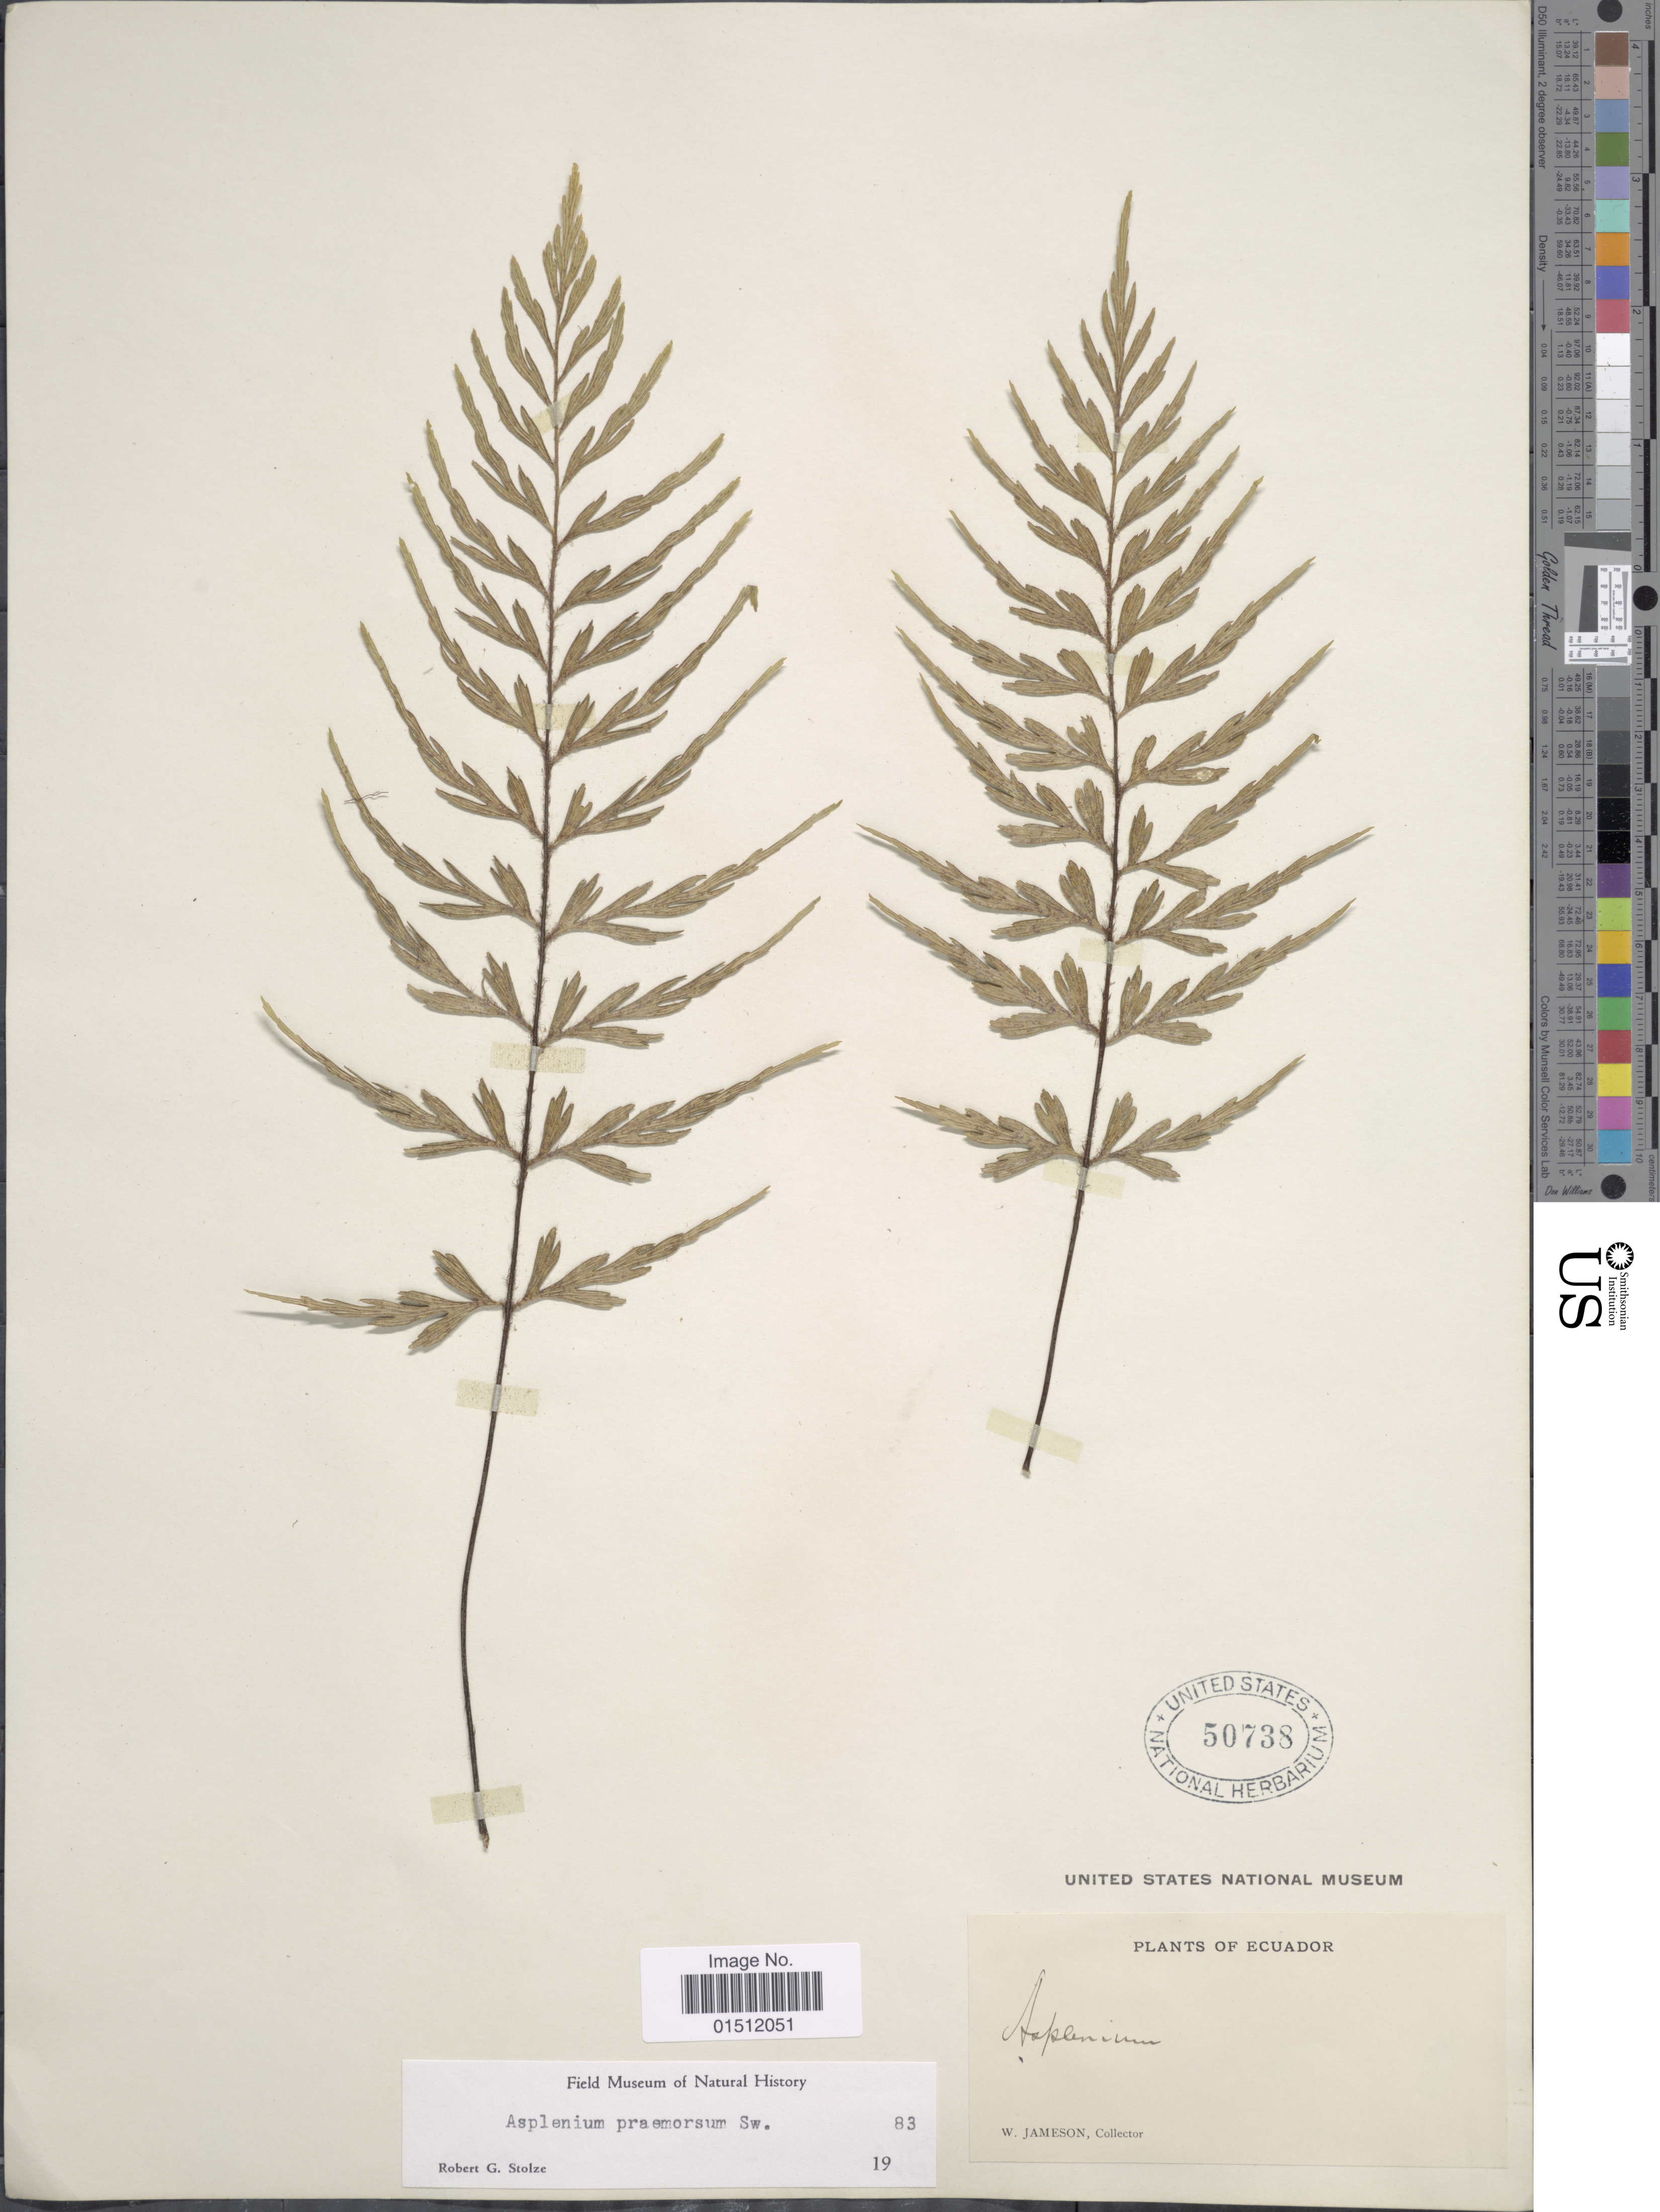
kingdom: Plantae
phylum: Tracheophyta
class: Polypodiopsida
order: Polypodiales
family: Aspleniaceae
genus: Asplenium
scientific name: Asplenium praemorsum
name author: Sw.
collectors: W. Jameson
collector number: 83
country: Ecuador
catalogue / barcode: US 50738